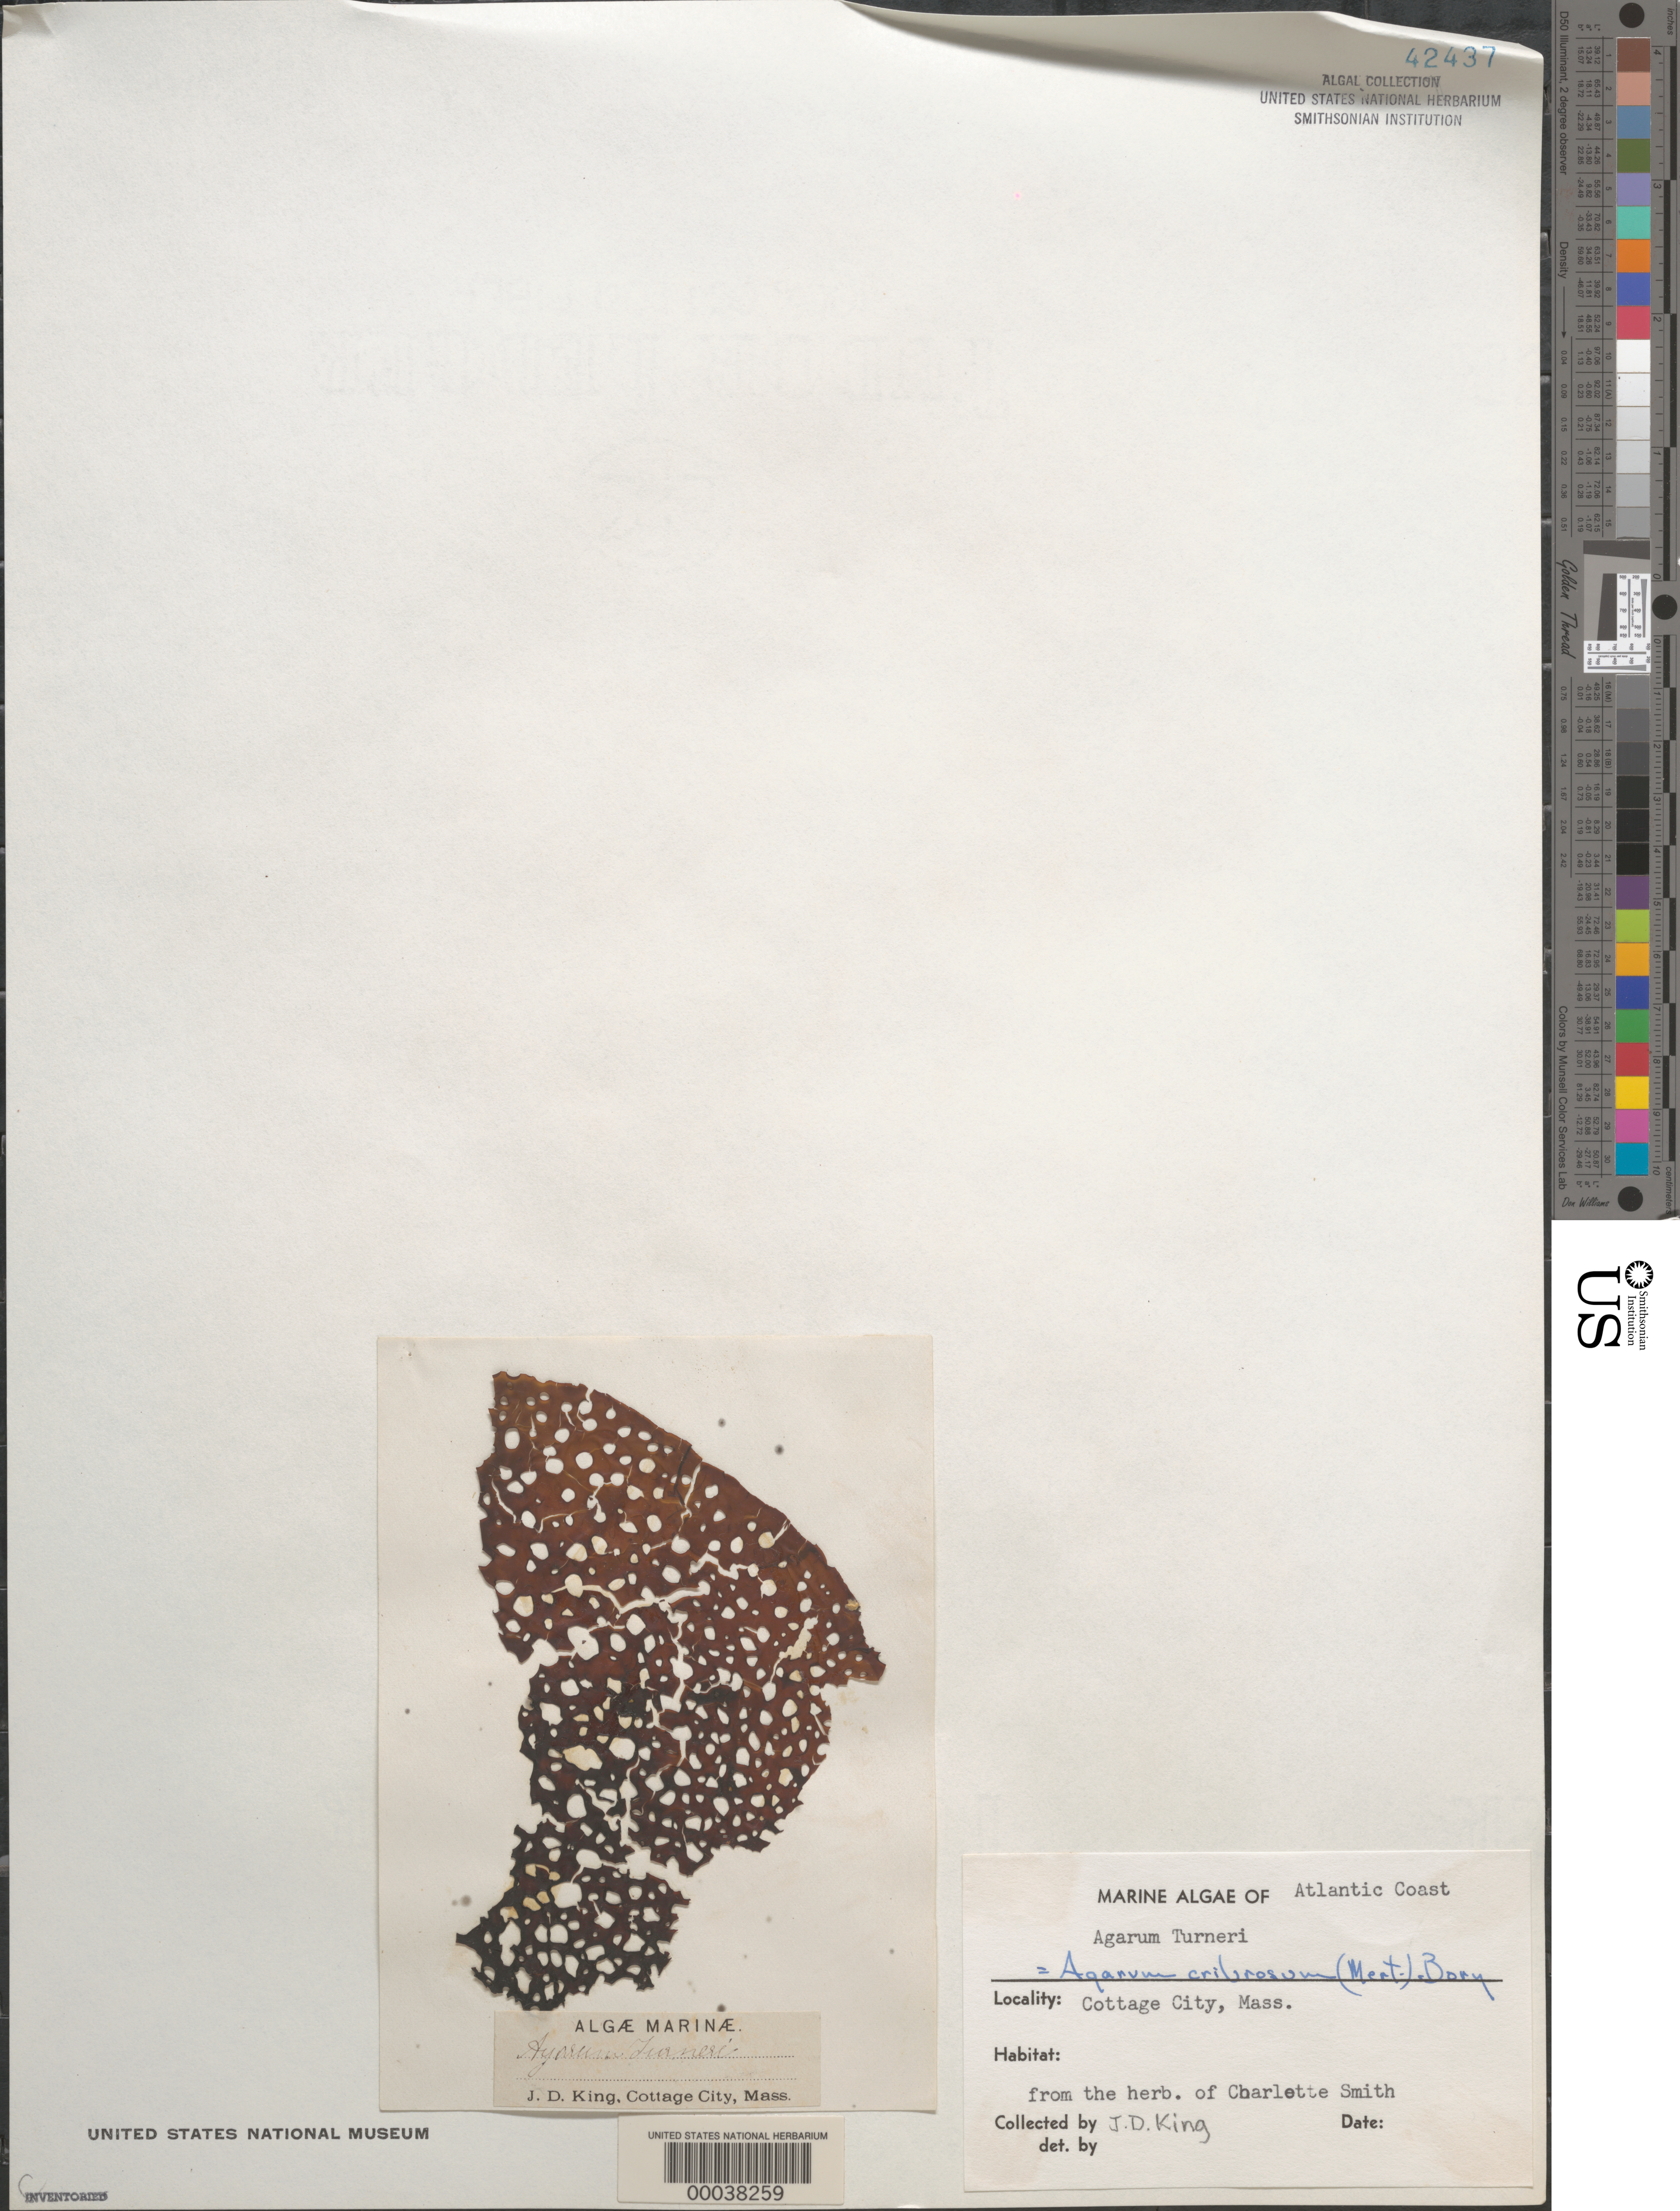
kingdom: Chromista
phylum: Ochrophyta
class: Phaeophyceae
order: Laminariales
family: Costariaceae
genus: Agarum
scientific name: Agarum clathratum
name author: Dumortier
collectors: J. D. King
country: United States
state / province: Massachusetts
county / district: Dukes County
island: Martha's Vineyard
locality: Cottage City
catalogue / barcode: US 42437